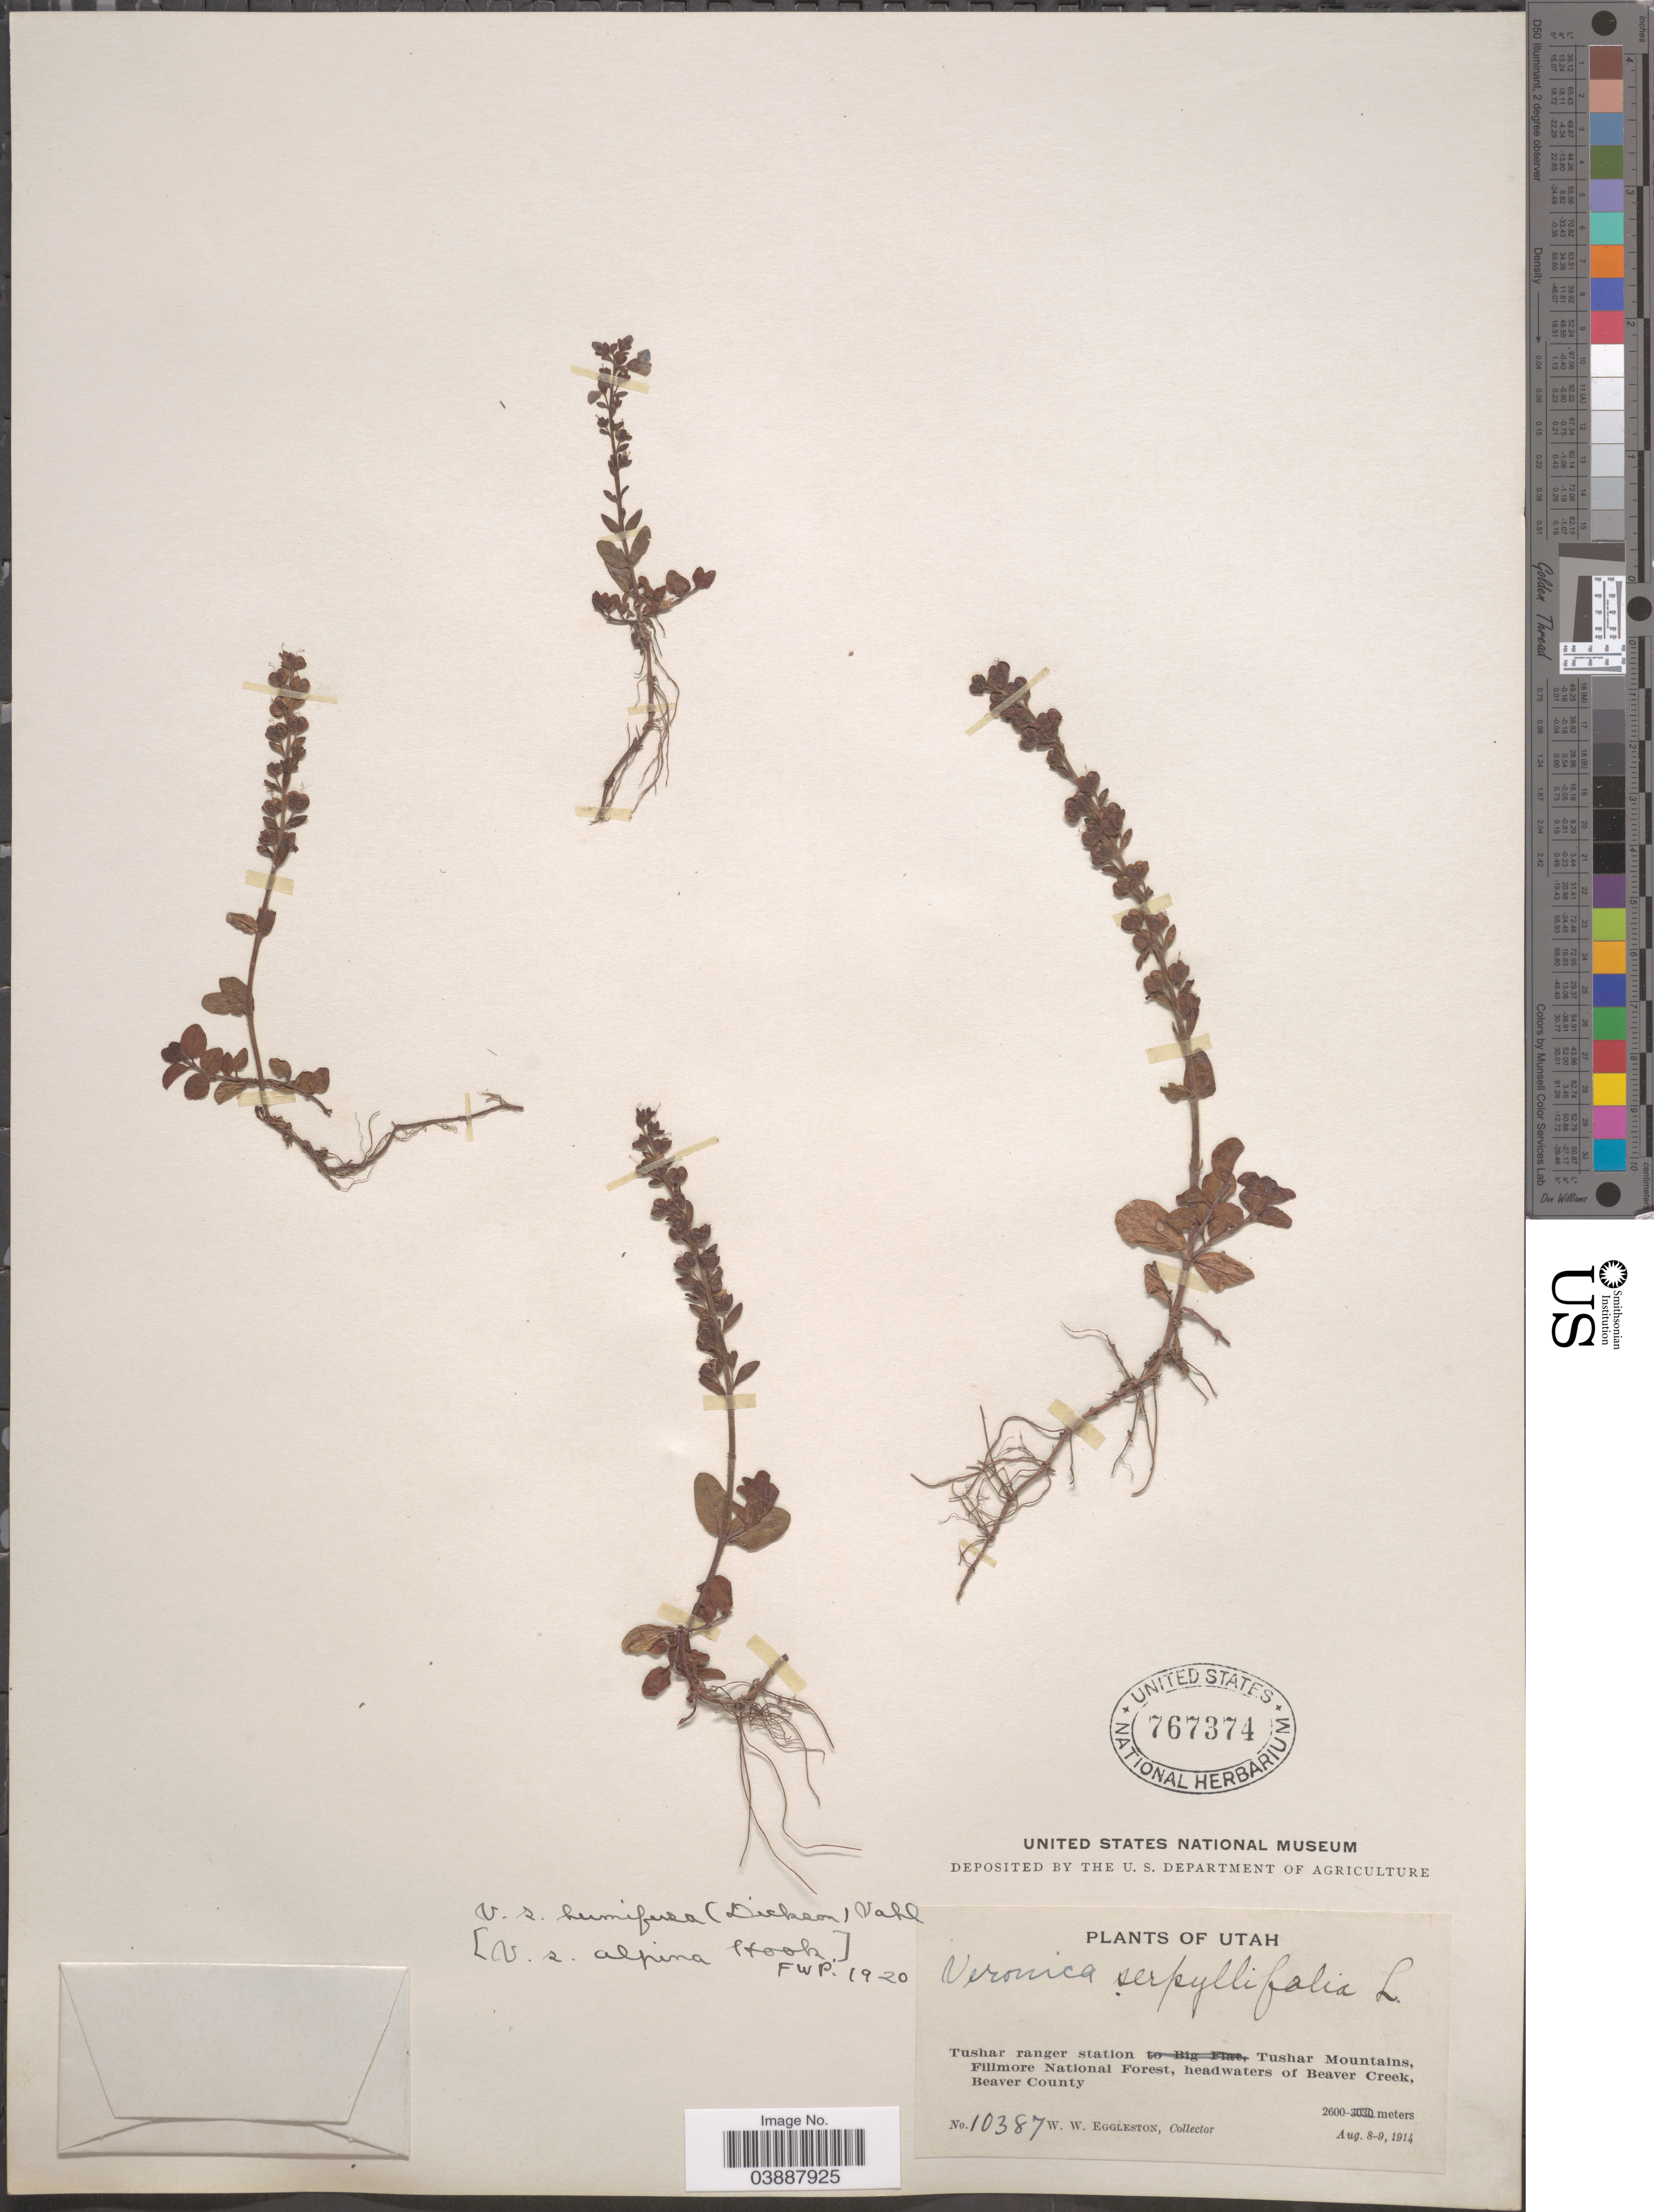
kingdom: Plantae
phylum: Tracheophyta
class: Magnoliopsida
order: Lamiales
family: Plantaginaceae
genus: Veronica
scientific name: Veronica serpyllifolia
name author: L.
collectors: W. W. Eggleston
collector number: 10387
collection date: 1914-08-08/1914-08-09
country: United States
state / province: Utah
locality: Tushar ranger station. Tushar Mountains, Fillmore National Forest, headwaters of Beaver Creek, Beaver County.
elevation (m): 2600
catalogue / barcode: US 767374